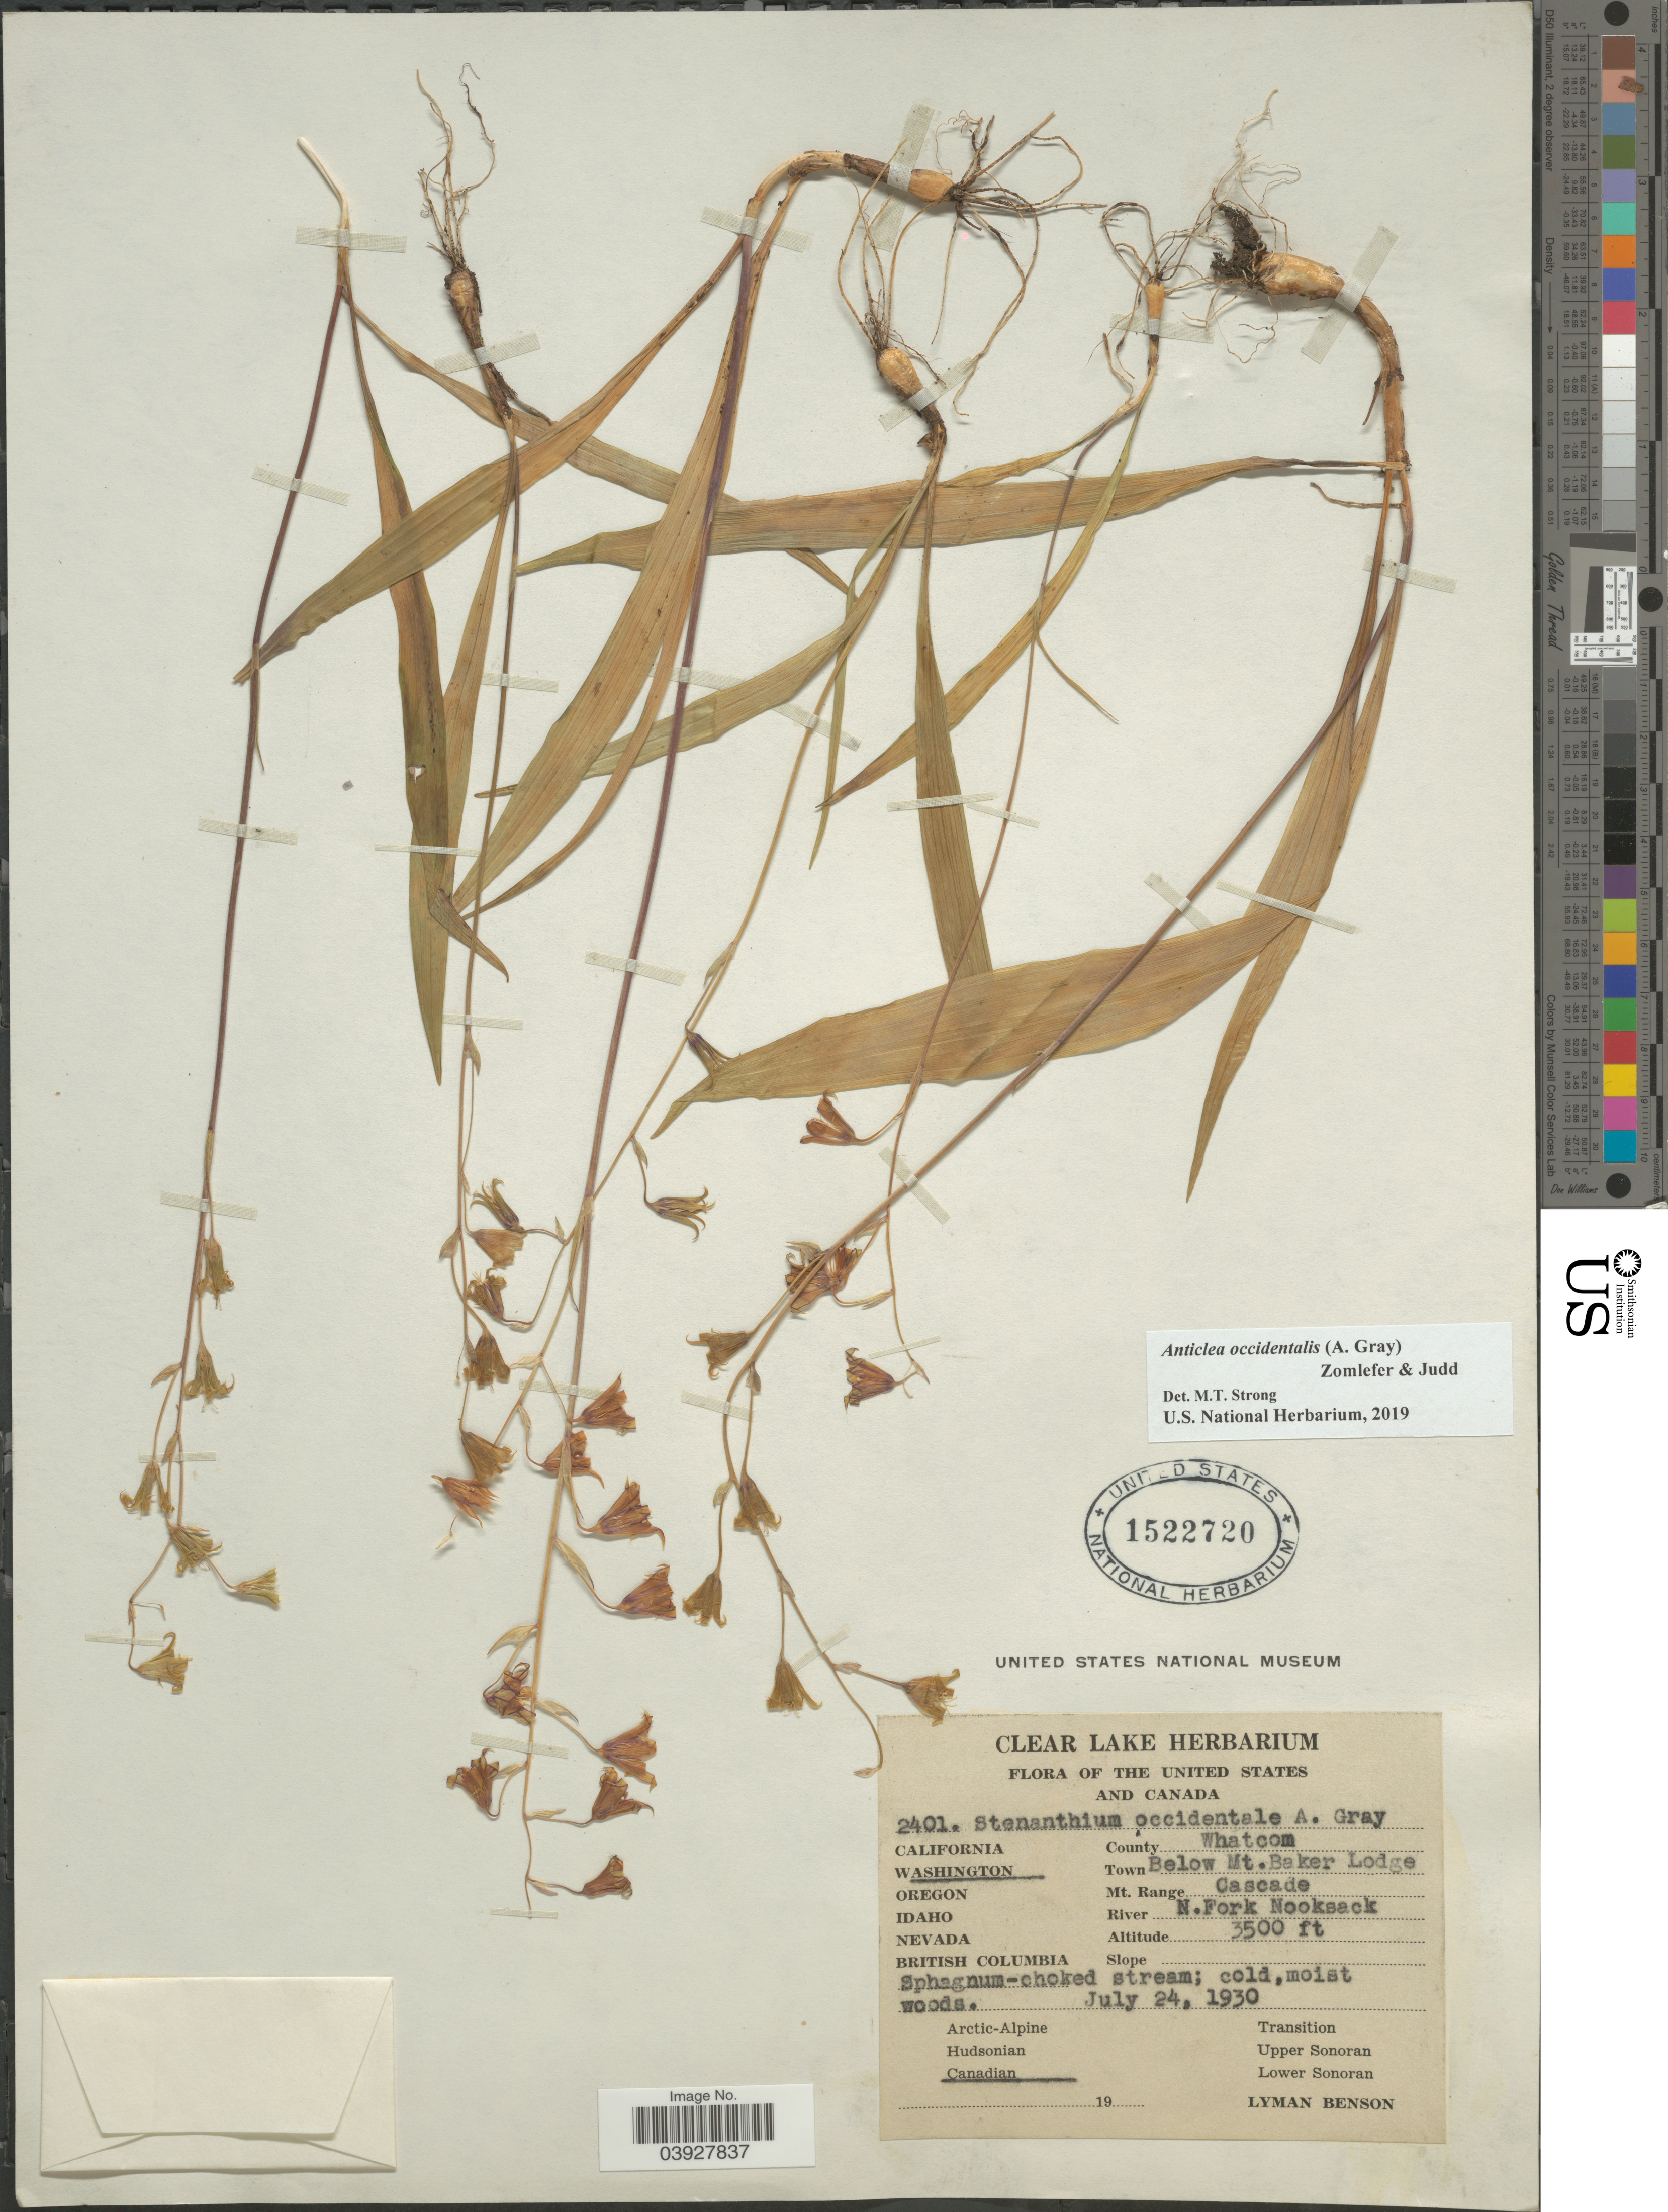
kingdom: Plantae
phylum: Tracheophyta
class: Liliopsida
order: Liliales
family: Melanthiaceae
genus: Anticlea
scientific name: Anticlea occidentalis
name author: (A. Gray) Zomlefer & Judd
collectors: L. D. Benson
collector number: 2401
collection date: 1930-07-24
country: United States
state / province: Washington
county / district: Whatcom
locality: County Whatcom. Town Below Mt. Baker Lodge. Mt. Range Cascade. River N. Fork Nooksack. Canadian.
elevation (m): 1067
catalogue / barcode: US 1522720